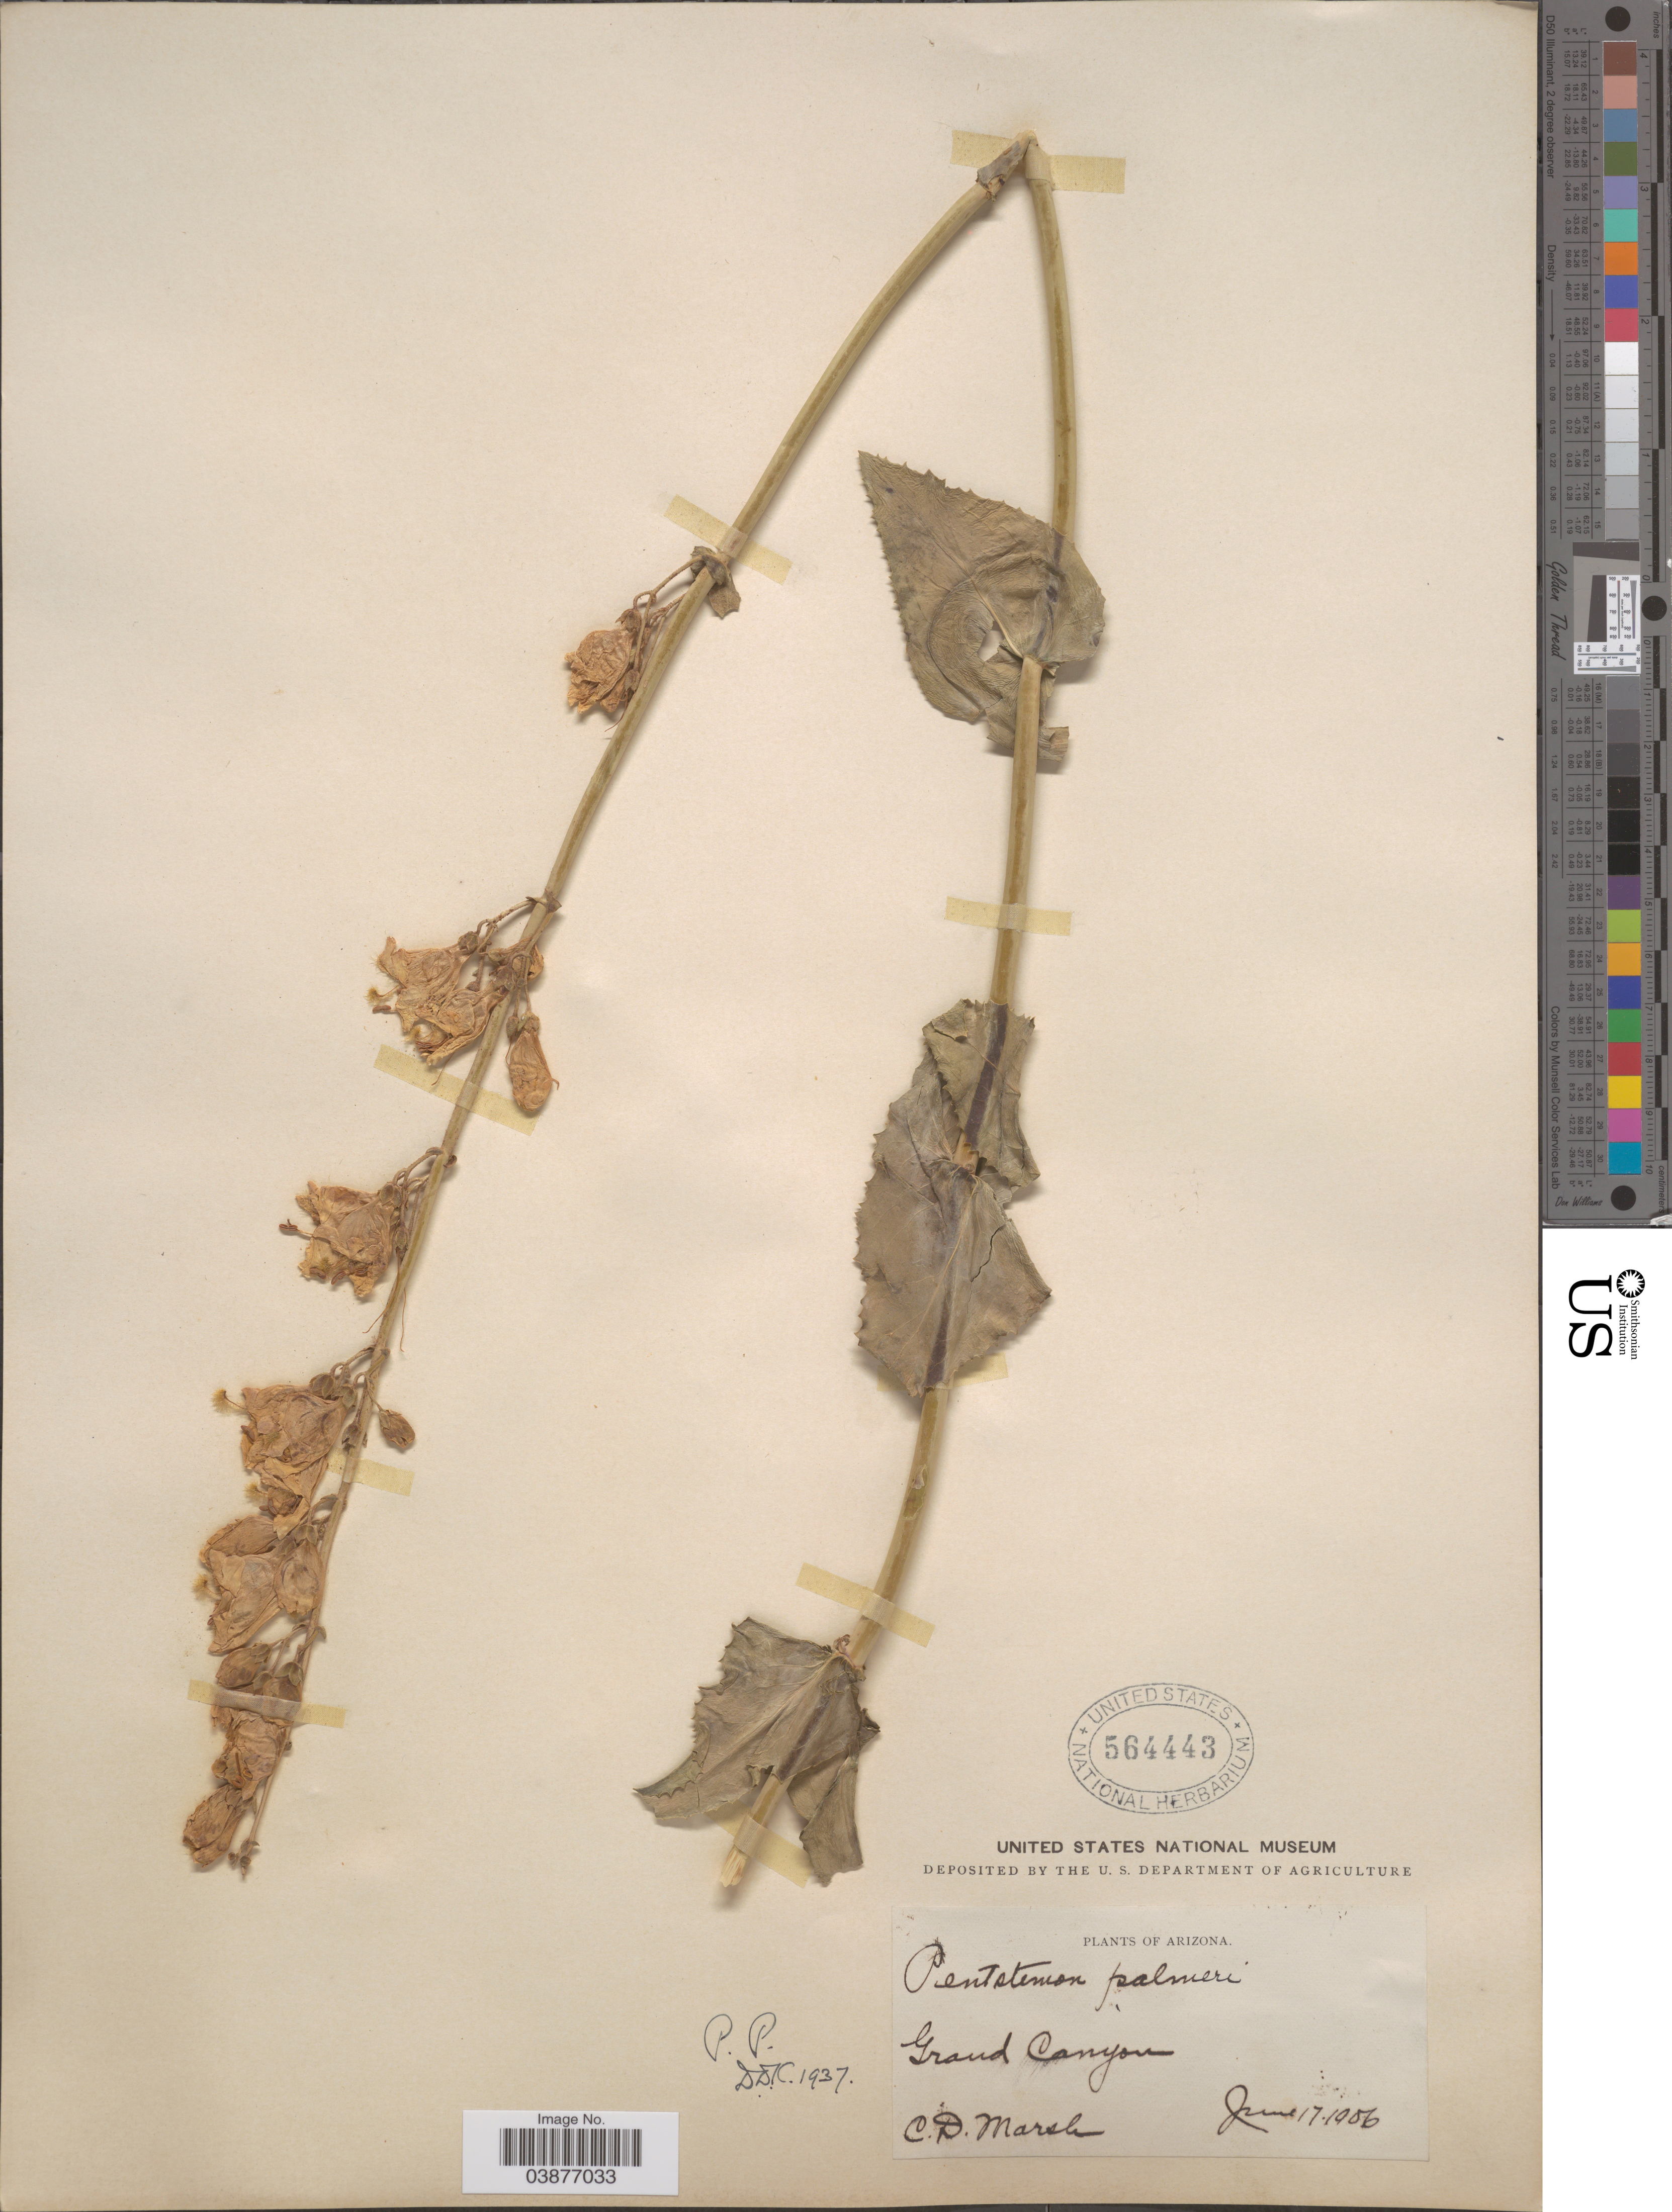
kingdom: Plantae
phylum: Tracheophyta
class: Magnoliopsida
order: Lamiales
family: Plantaginaceae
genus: Penstemon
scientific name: Penstemon palmeri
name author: A. Gray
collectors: C. D. Marsh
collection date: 1906-06-17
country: United States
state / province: Arizona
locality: Grand Canyon.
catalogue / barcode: US 564443